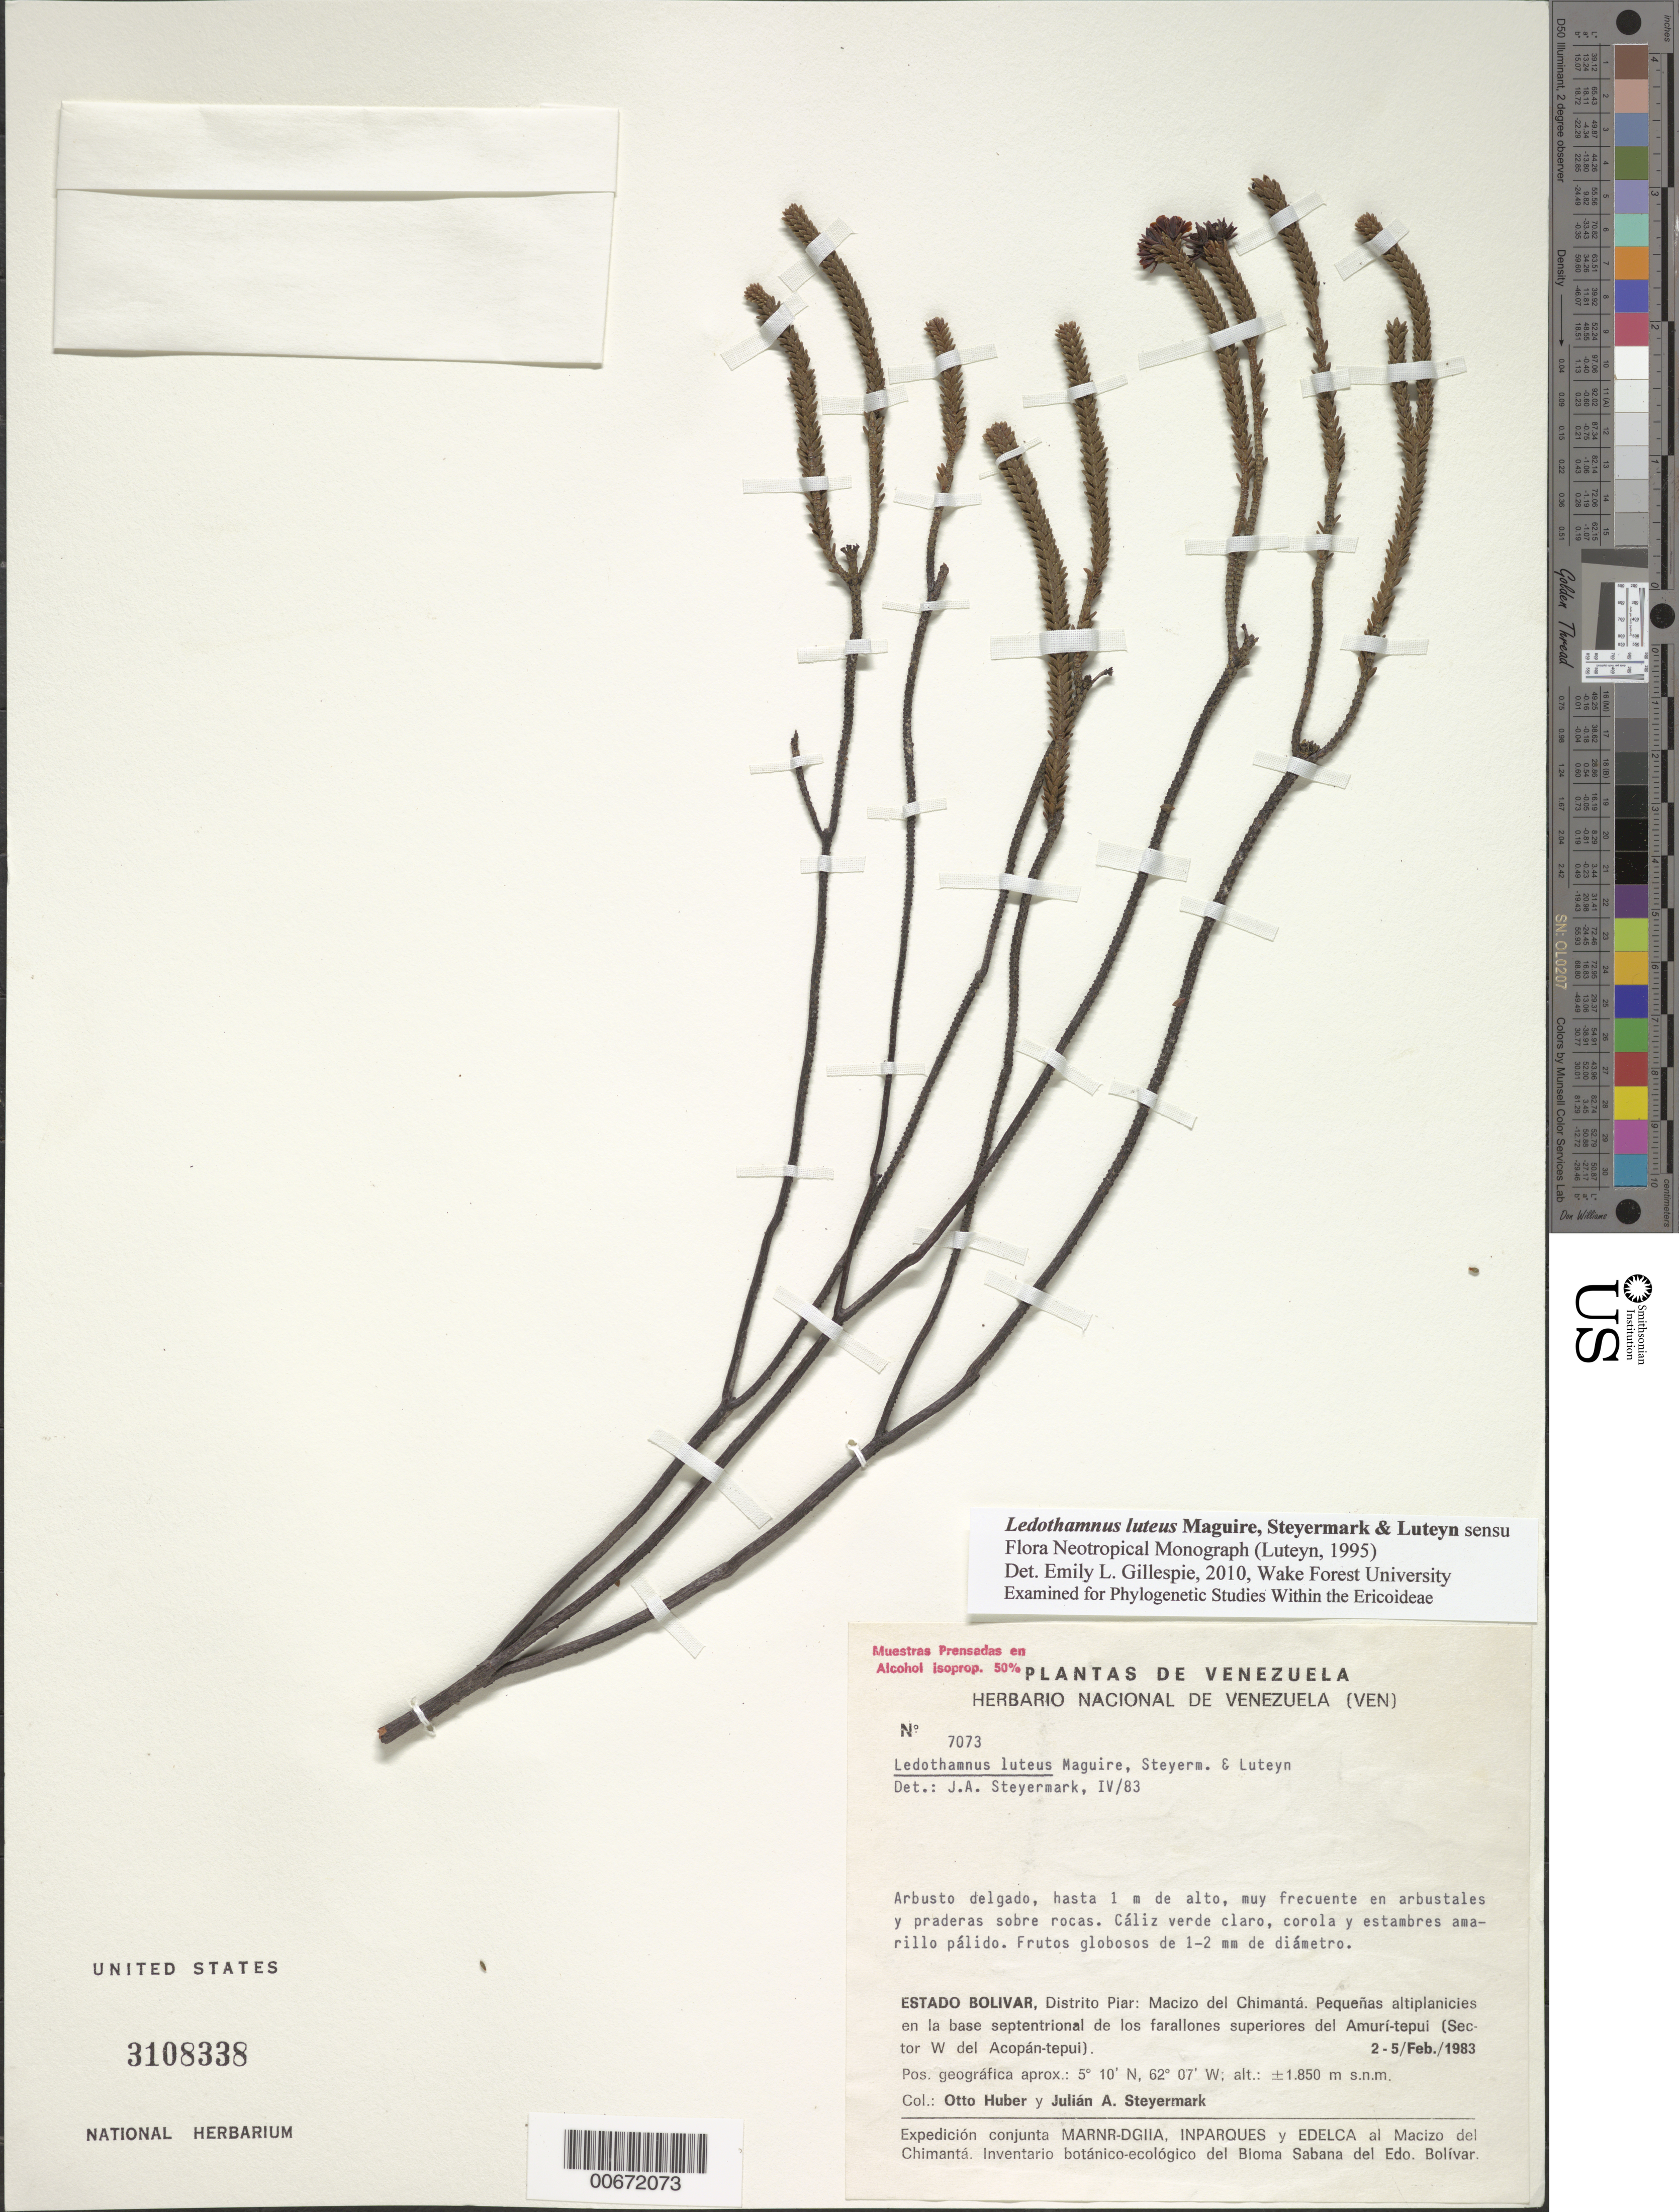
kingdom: Plantae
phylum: Tracheophyta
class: Magnoliopsida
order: Ericales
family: Ericaceae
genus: Ledothamnus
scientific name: Ledothamnus luteus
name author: Maguire et al.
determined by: Steyermark, Julian A., (VEN)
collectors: O. Huber & J. Steyermark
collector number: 7073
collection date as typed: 2-Feb-83 to 5-Feb-83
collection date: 1983-02-02/1983-02-05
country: Venezuela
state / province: Bolívar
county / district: Piar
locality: Macizo del Chimantá, los farallones superíores del Amurí-tepuí (sect. W Acopán-tepuí)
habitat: Arbustales y praderas sobre rocas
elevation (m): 1850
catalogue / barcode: US 3108338